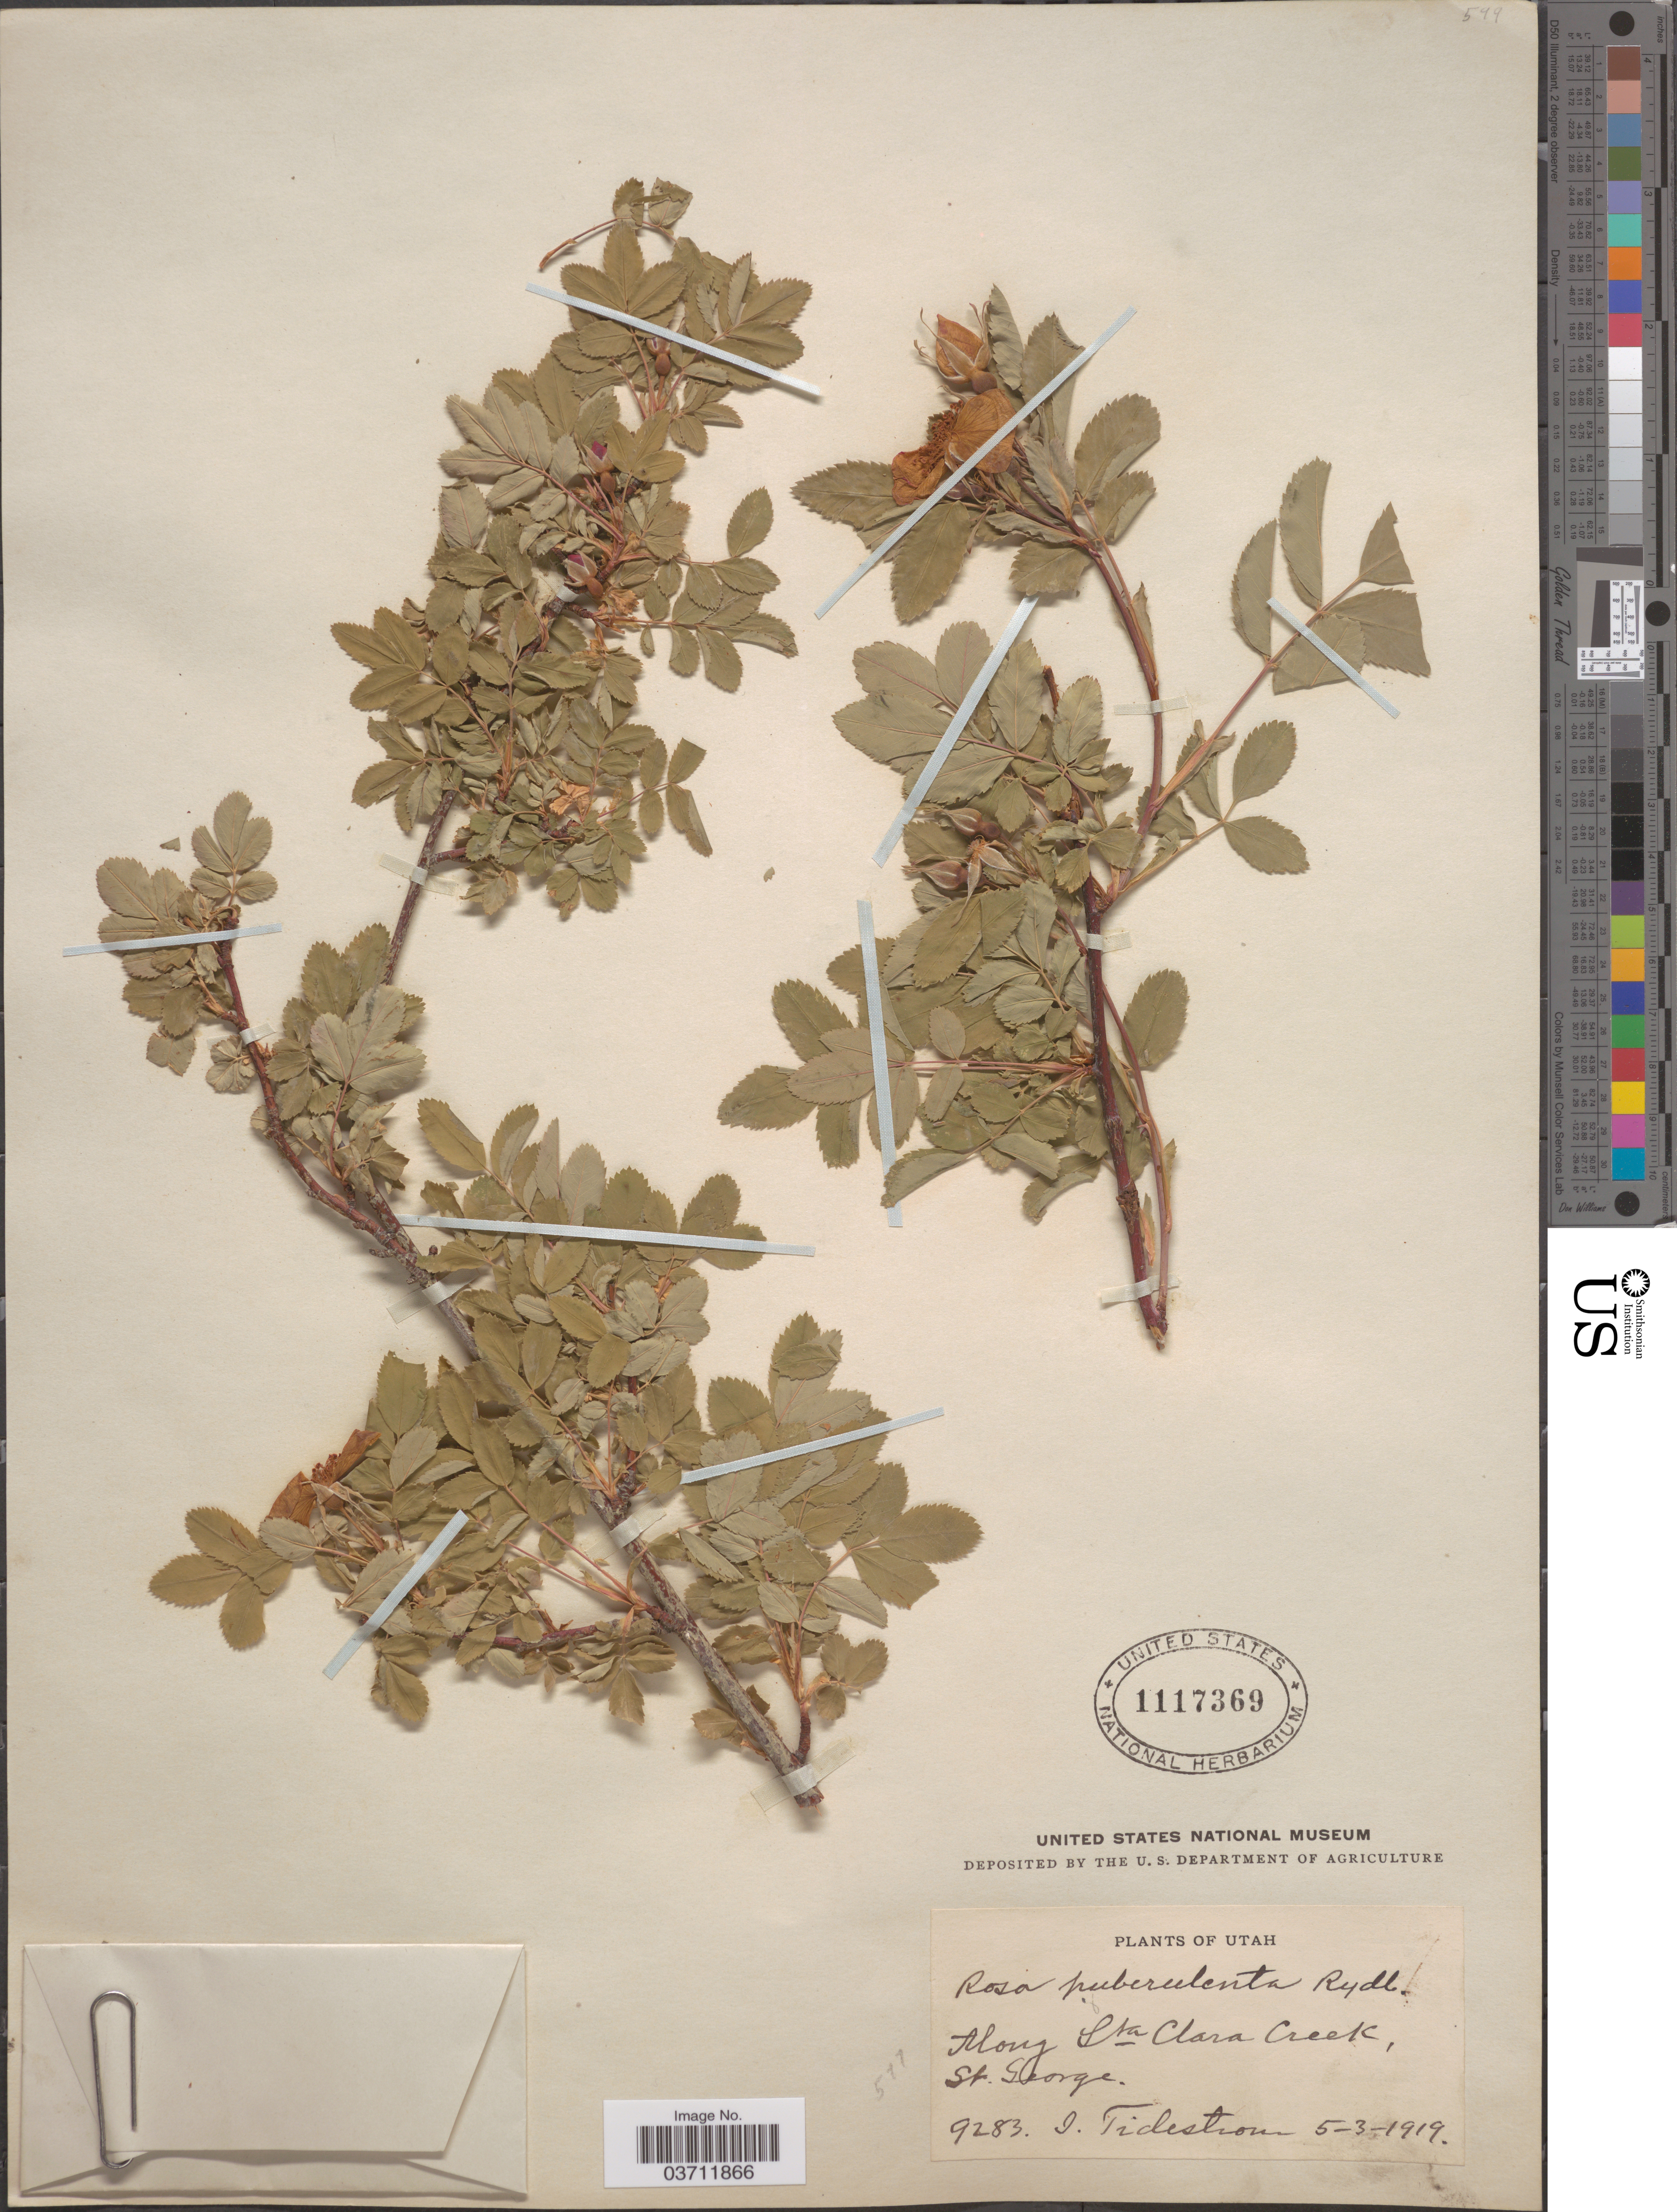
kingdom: Plantae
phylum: Tracheophyta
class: Magnoliopsida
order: Rosales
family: Rosaceae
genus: Rosa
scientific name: Rosa puberulenta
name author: Rydb.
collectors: I. F. Tidestrom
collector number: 9283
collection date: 1919-05-03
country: United States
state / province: Utah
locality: Along Sta Clara Creek, St. George.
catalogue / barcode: US 1117369